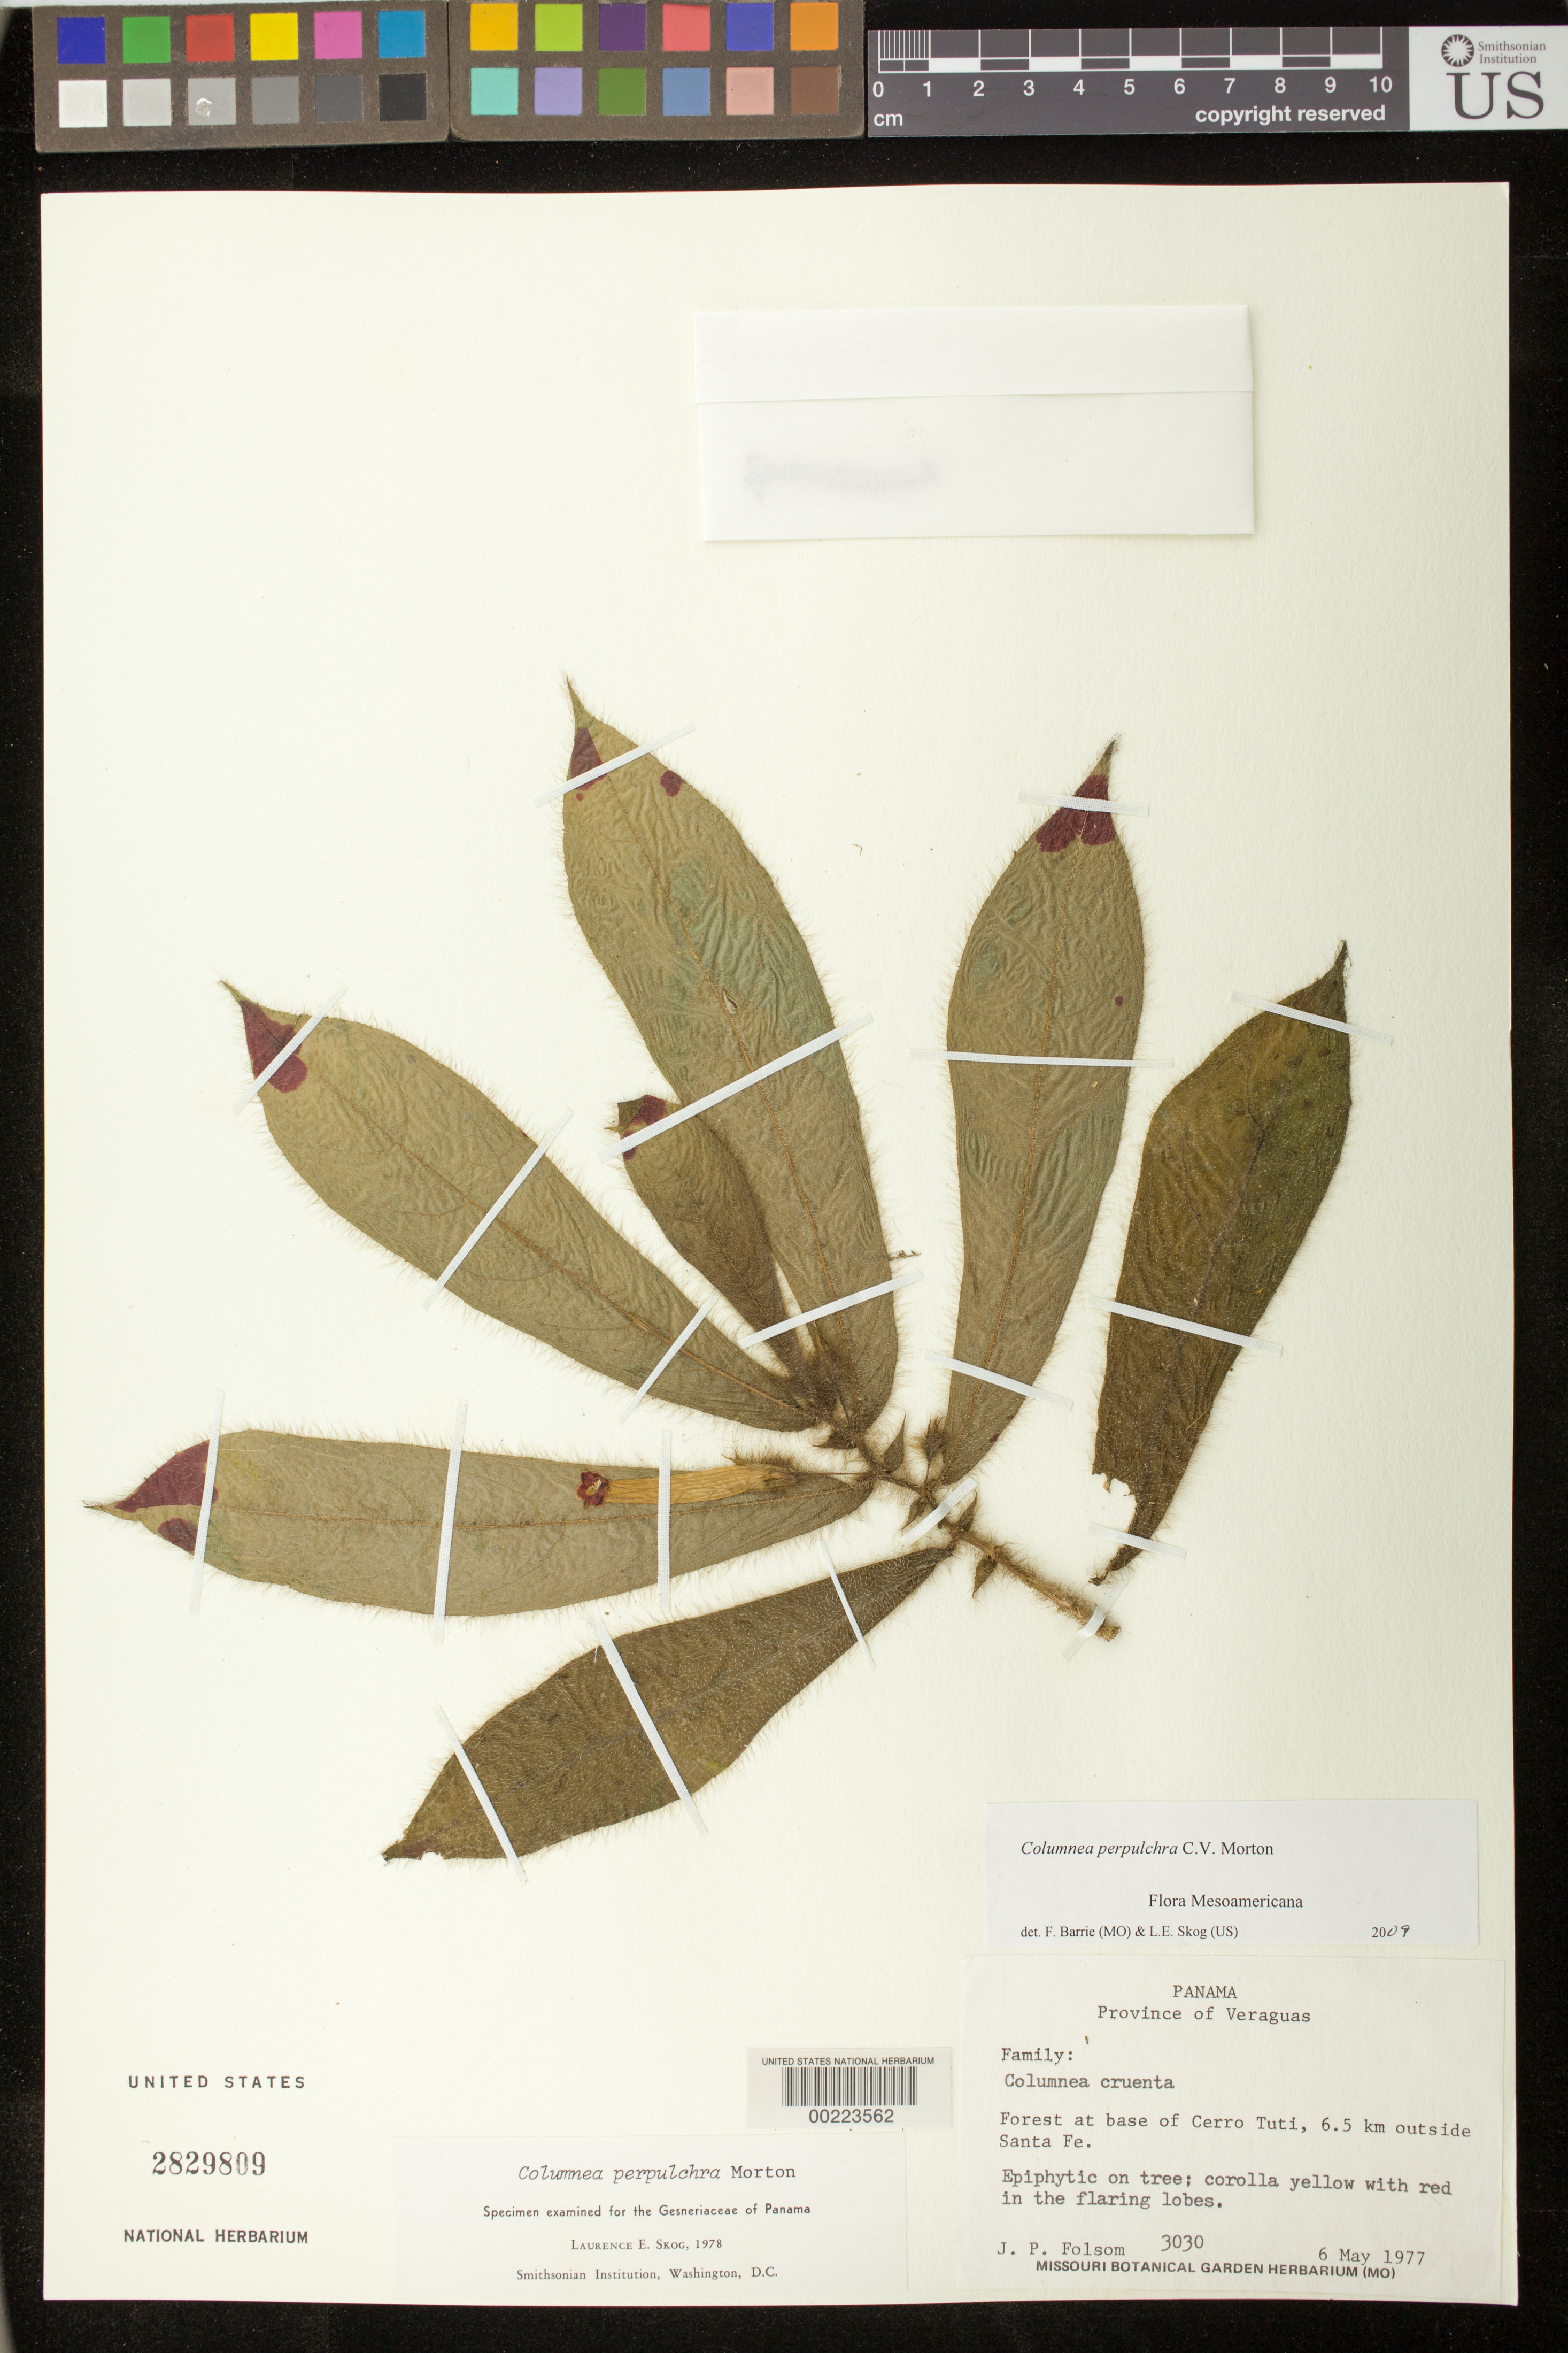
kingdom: Plantae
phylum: Tracheophyta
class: Magnoliopsida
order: Lamiales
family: Gesneriaceae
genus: Columnea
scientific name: Columnea perpulchra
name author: C.V. Morton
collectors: J. P. Folsom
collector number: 3030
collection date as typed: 06 May 1977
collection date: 1977-05-06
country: Panama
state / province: Veraguas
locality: Base of Cerro Tuti, 6.5 km outside Santa Fe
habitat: Forest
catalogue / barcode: US 2829809